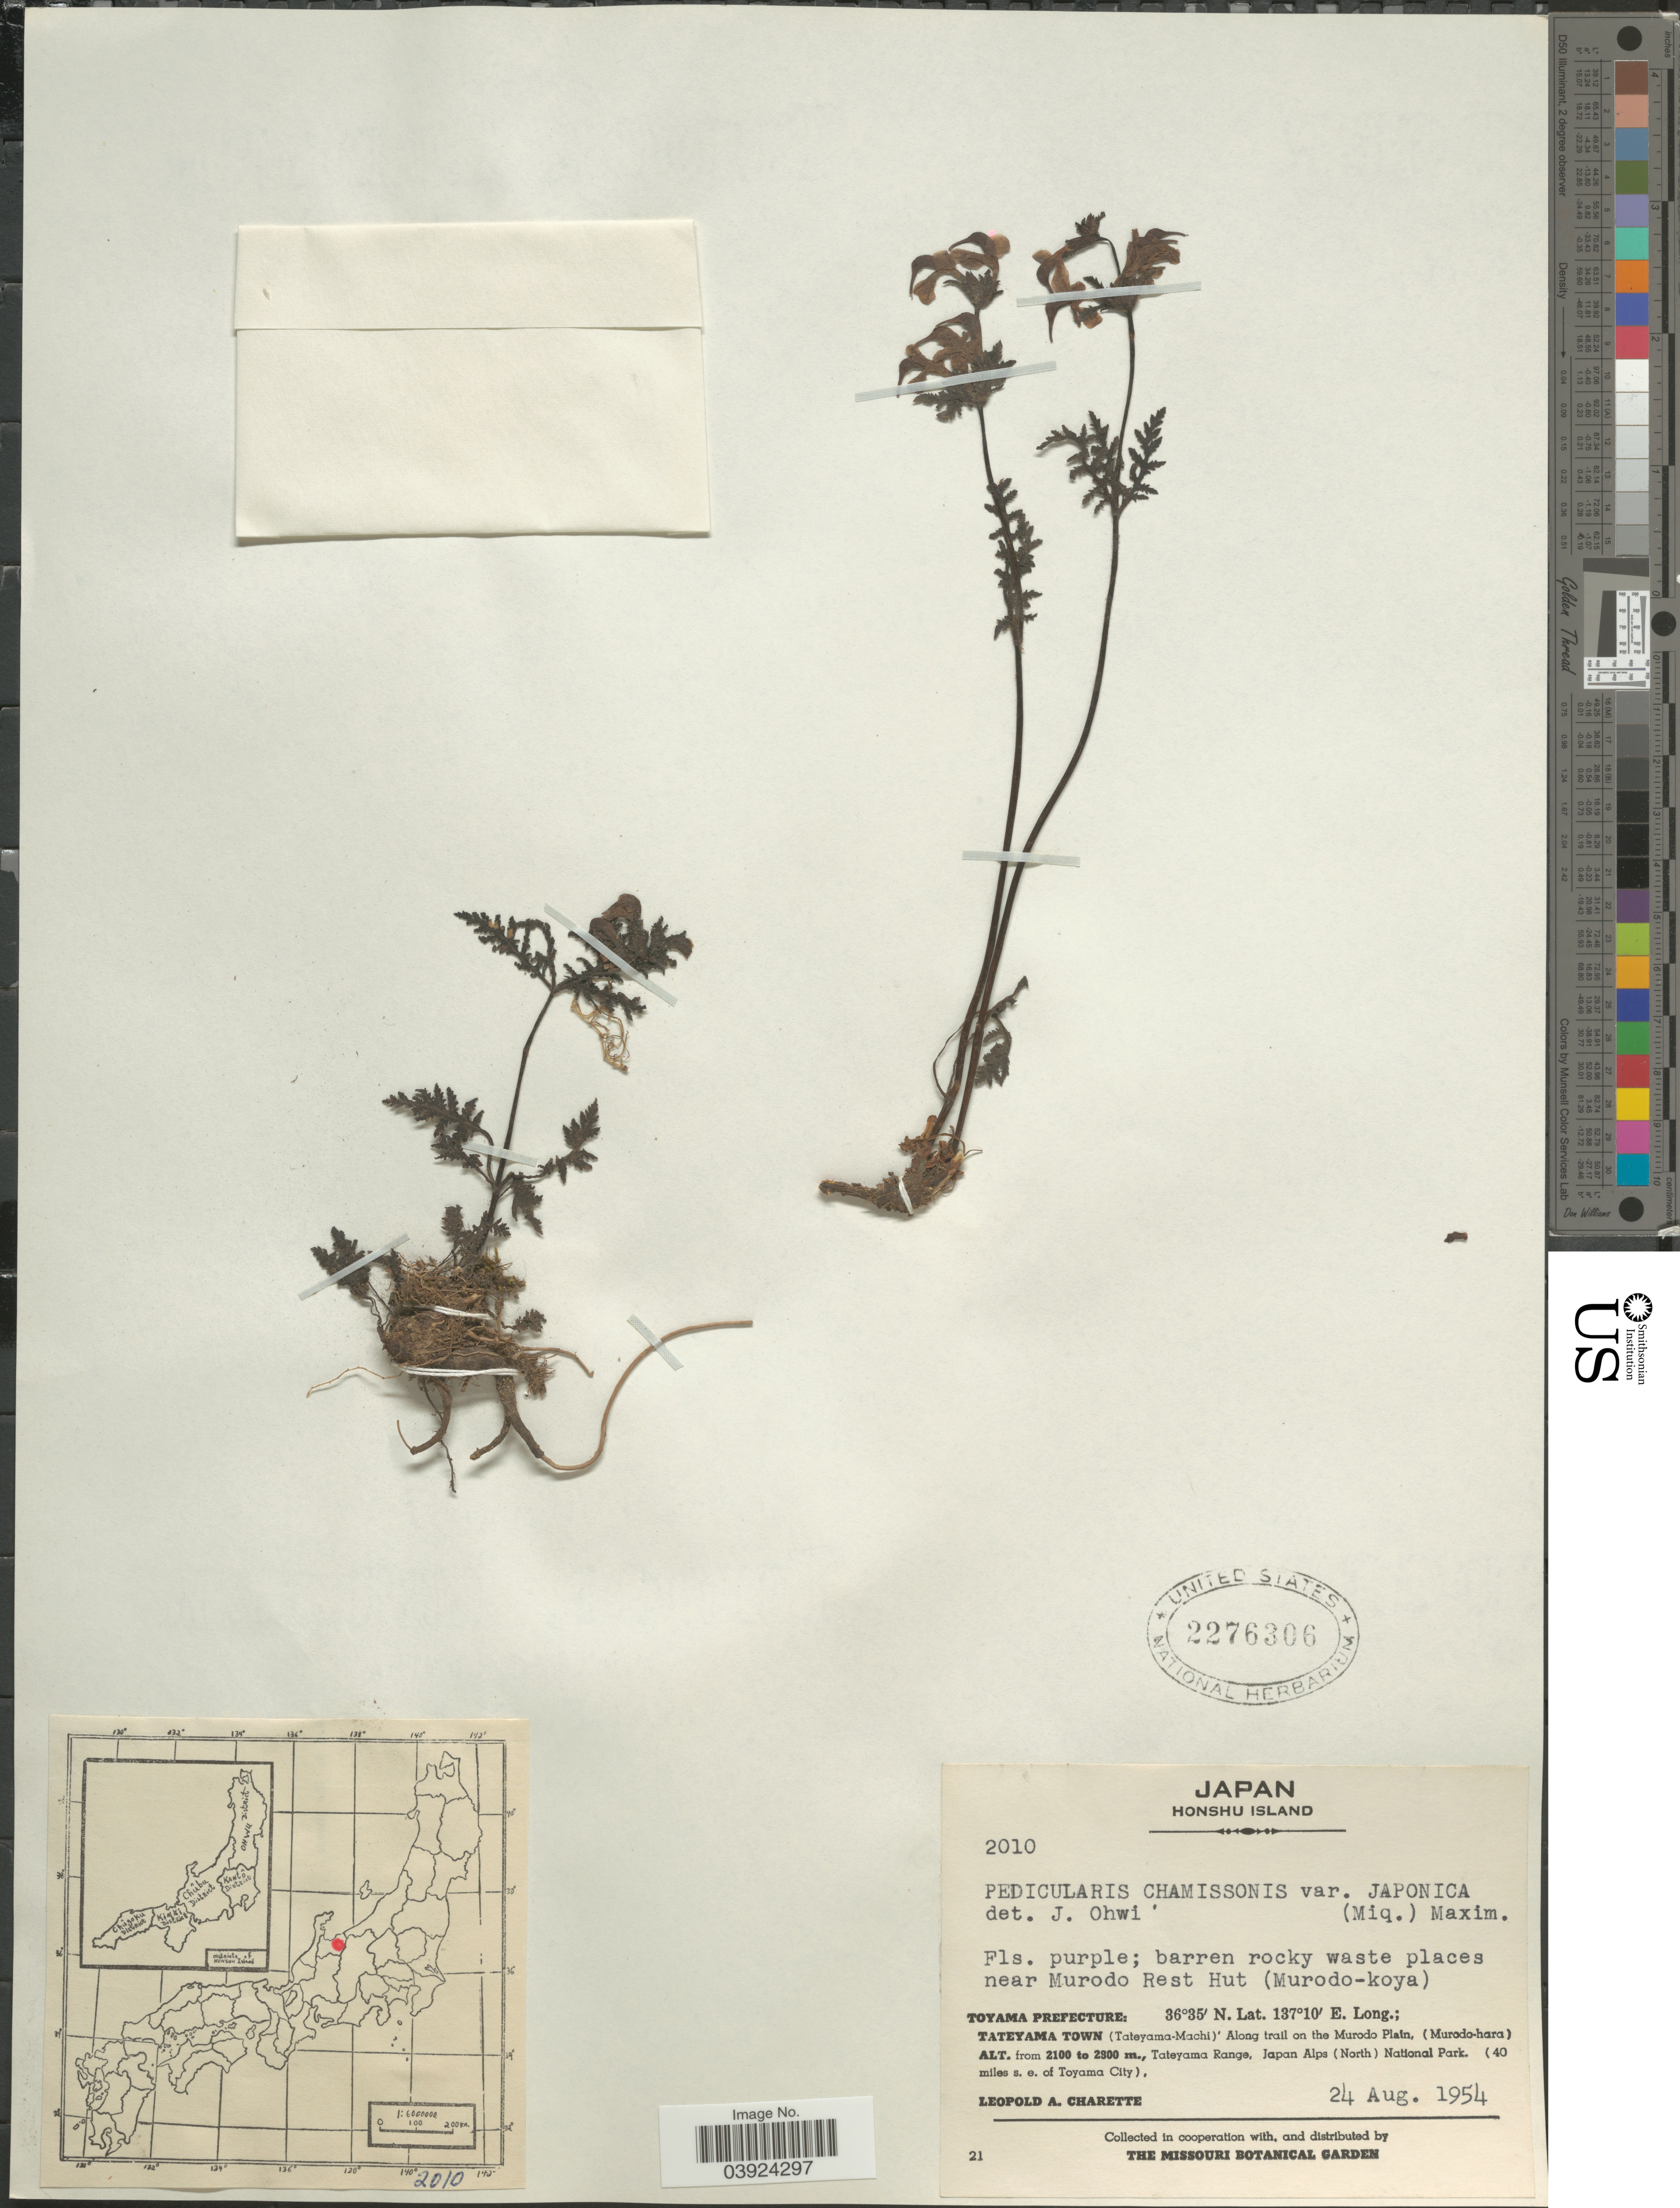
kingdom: Plantae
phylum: Tracheophyta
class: Magnoliopsida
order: Lamiales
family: Orobanchaceae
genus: Pedicularis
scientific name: Pedicularis chamissonis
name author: Steven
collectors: L. A. Charette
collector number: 2010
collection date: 1954-08-24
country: Japan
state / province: Toyama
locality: Honshu Island. Near Murodo Rest Hut (Murodo-koya). Toyama Prefecture: Tateyama Town (Tateyama-Machi) Along trail on the Murodo Plain, (Murodo-hara). Tateyama Range, Japan Alps (North) National Park. (40 miles s.e. of Toyama City).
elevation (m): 2100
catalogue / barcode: US 2276306